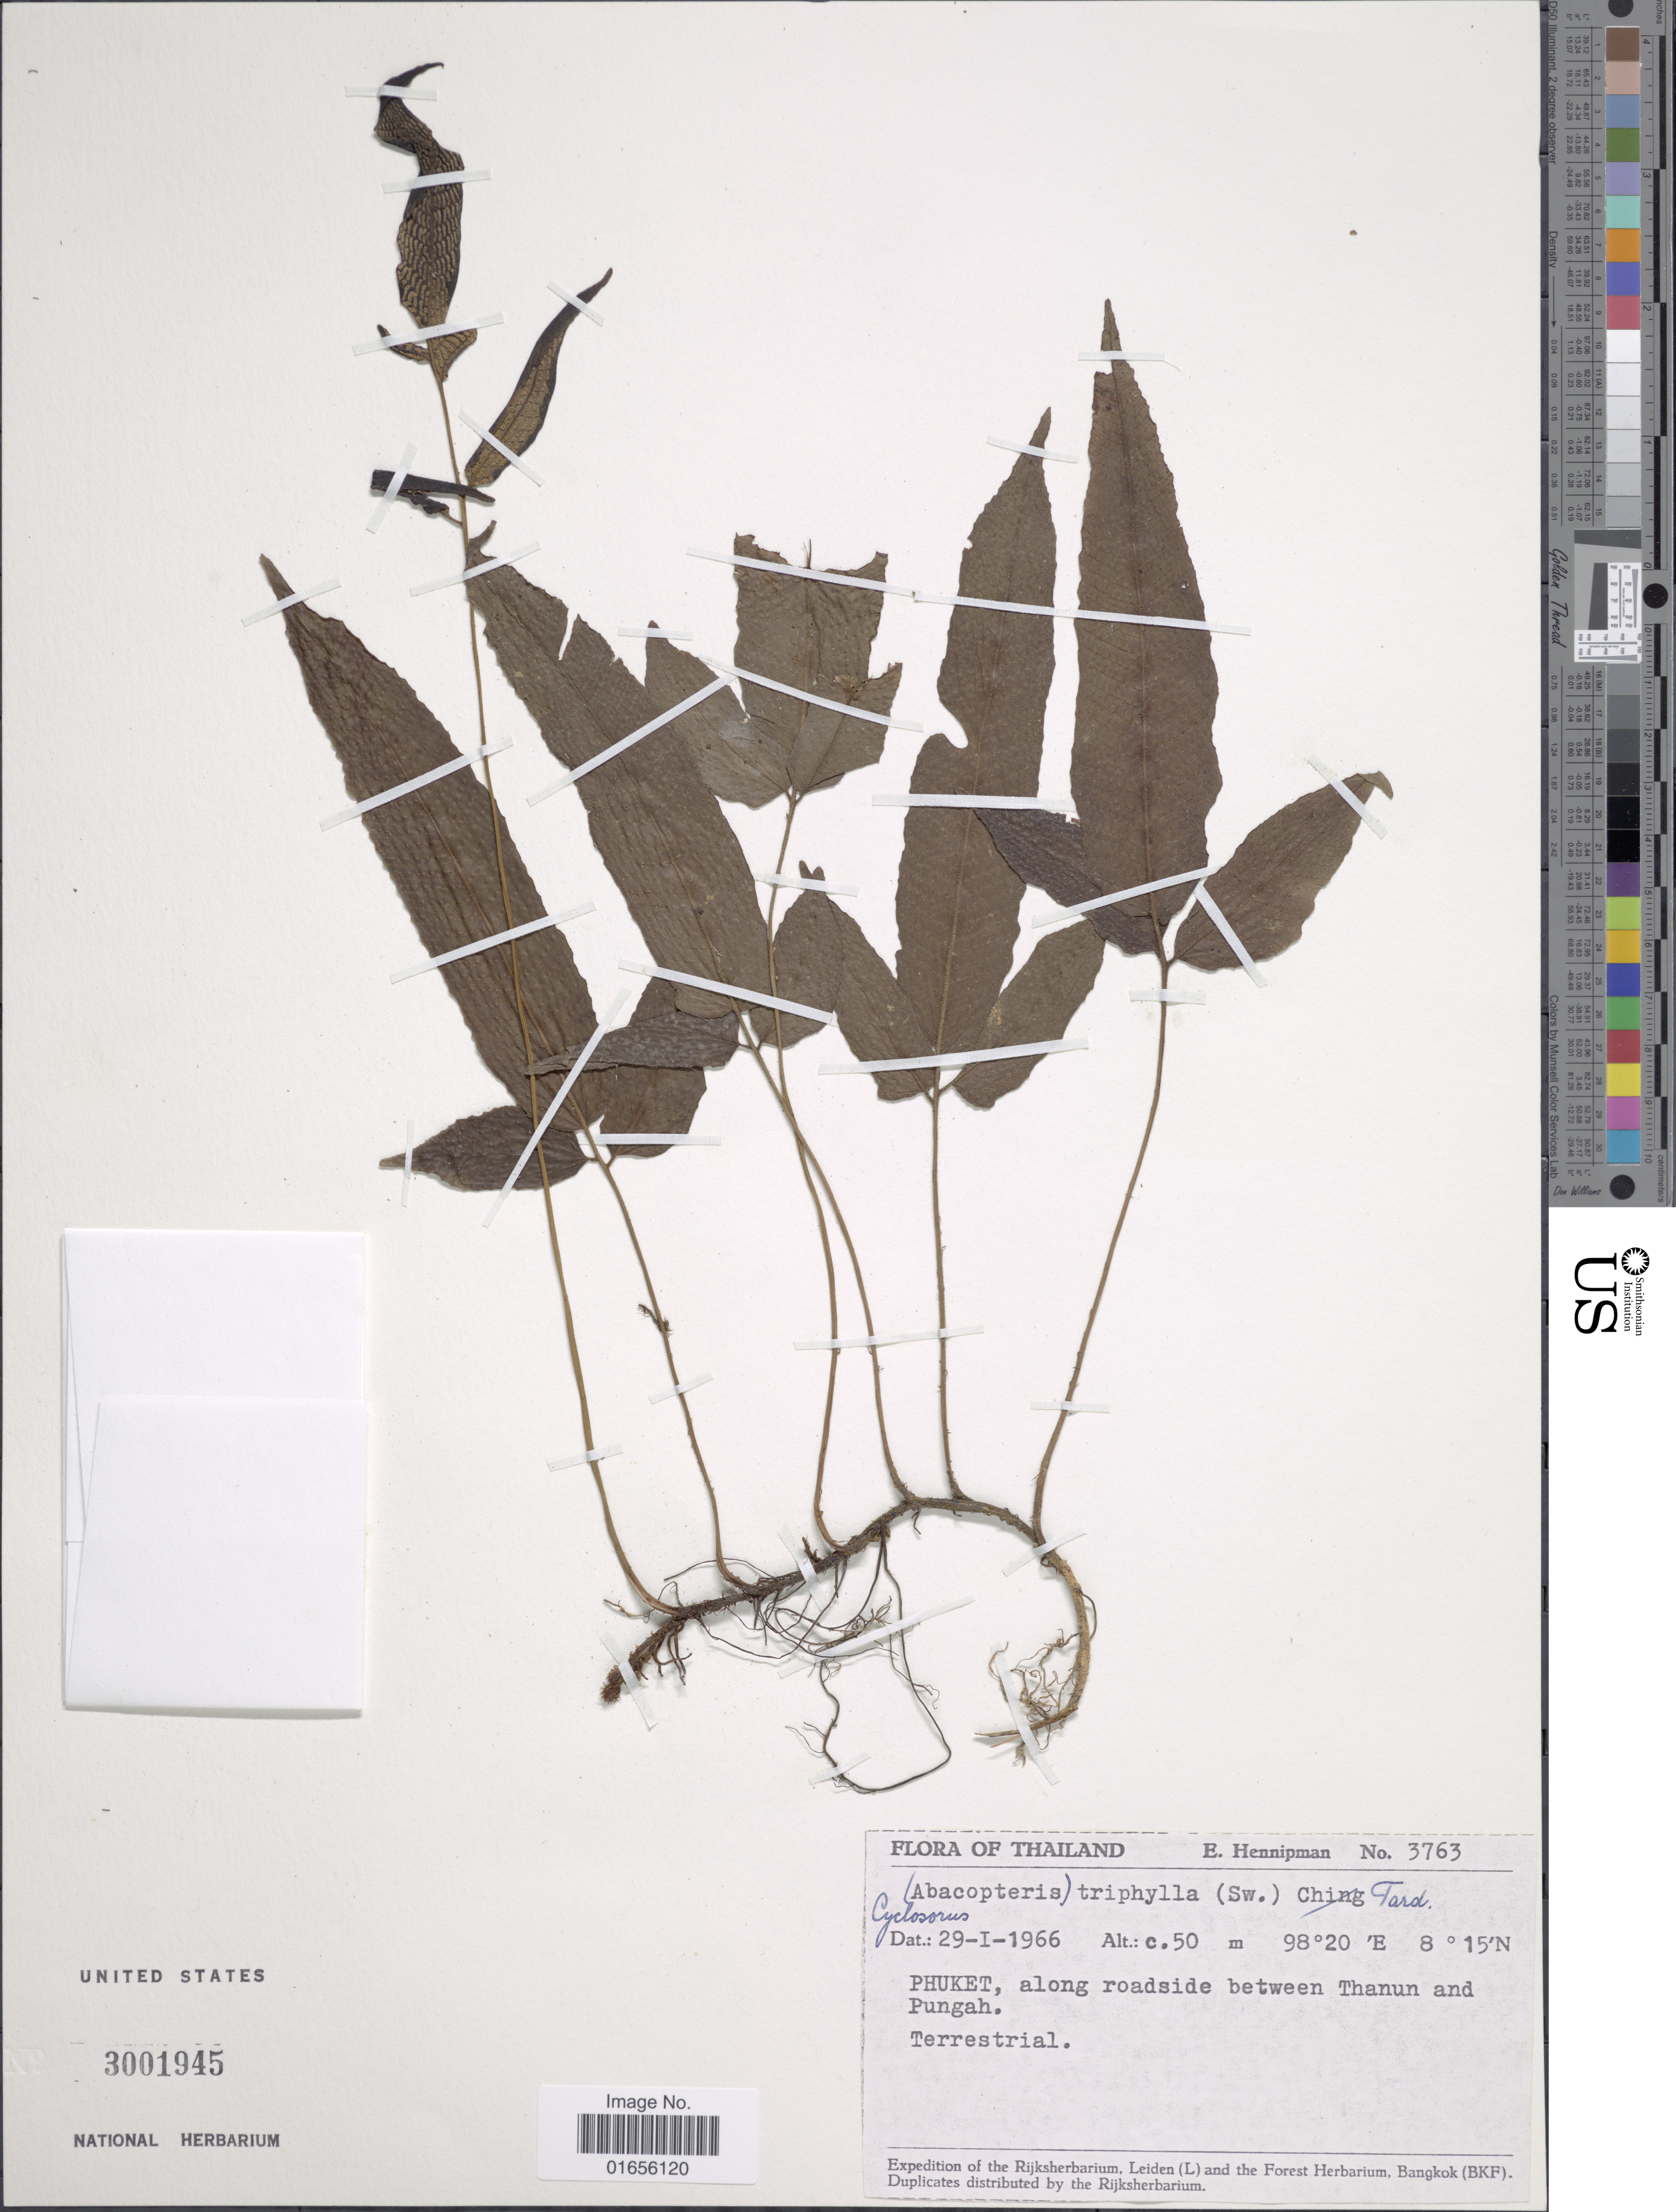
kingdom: Plantae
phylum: Tracheophyta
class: Polypodiopsida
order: Polypodiales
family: Thelypteridaceae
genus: Pronephrium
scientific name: Pronephrium triphyllum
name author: (Sw.) Holttum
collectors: E. Hennipman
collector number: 3763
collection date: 1966-01-29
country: Thailand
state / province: Phuket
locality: Along roadside between Thanun and Pungah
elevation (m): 50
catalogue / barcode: US 3001945